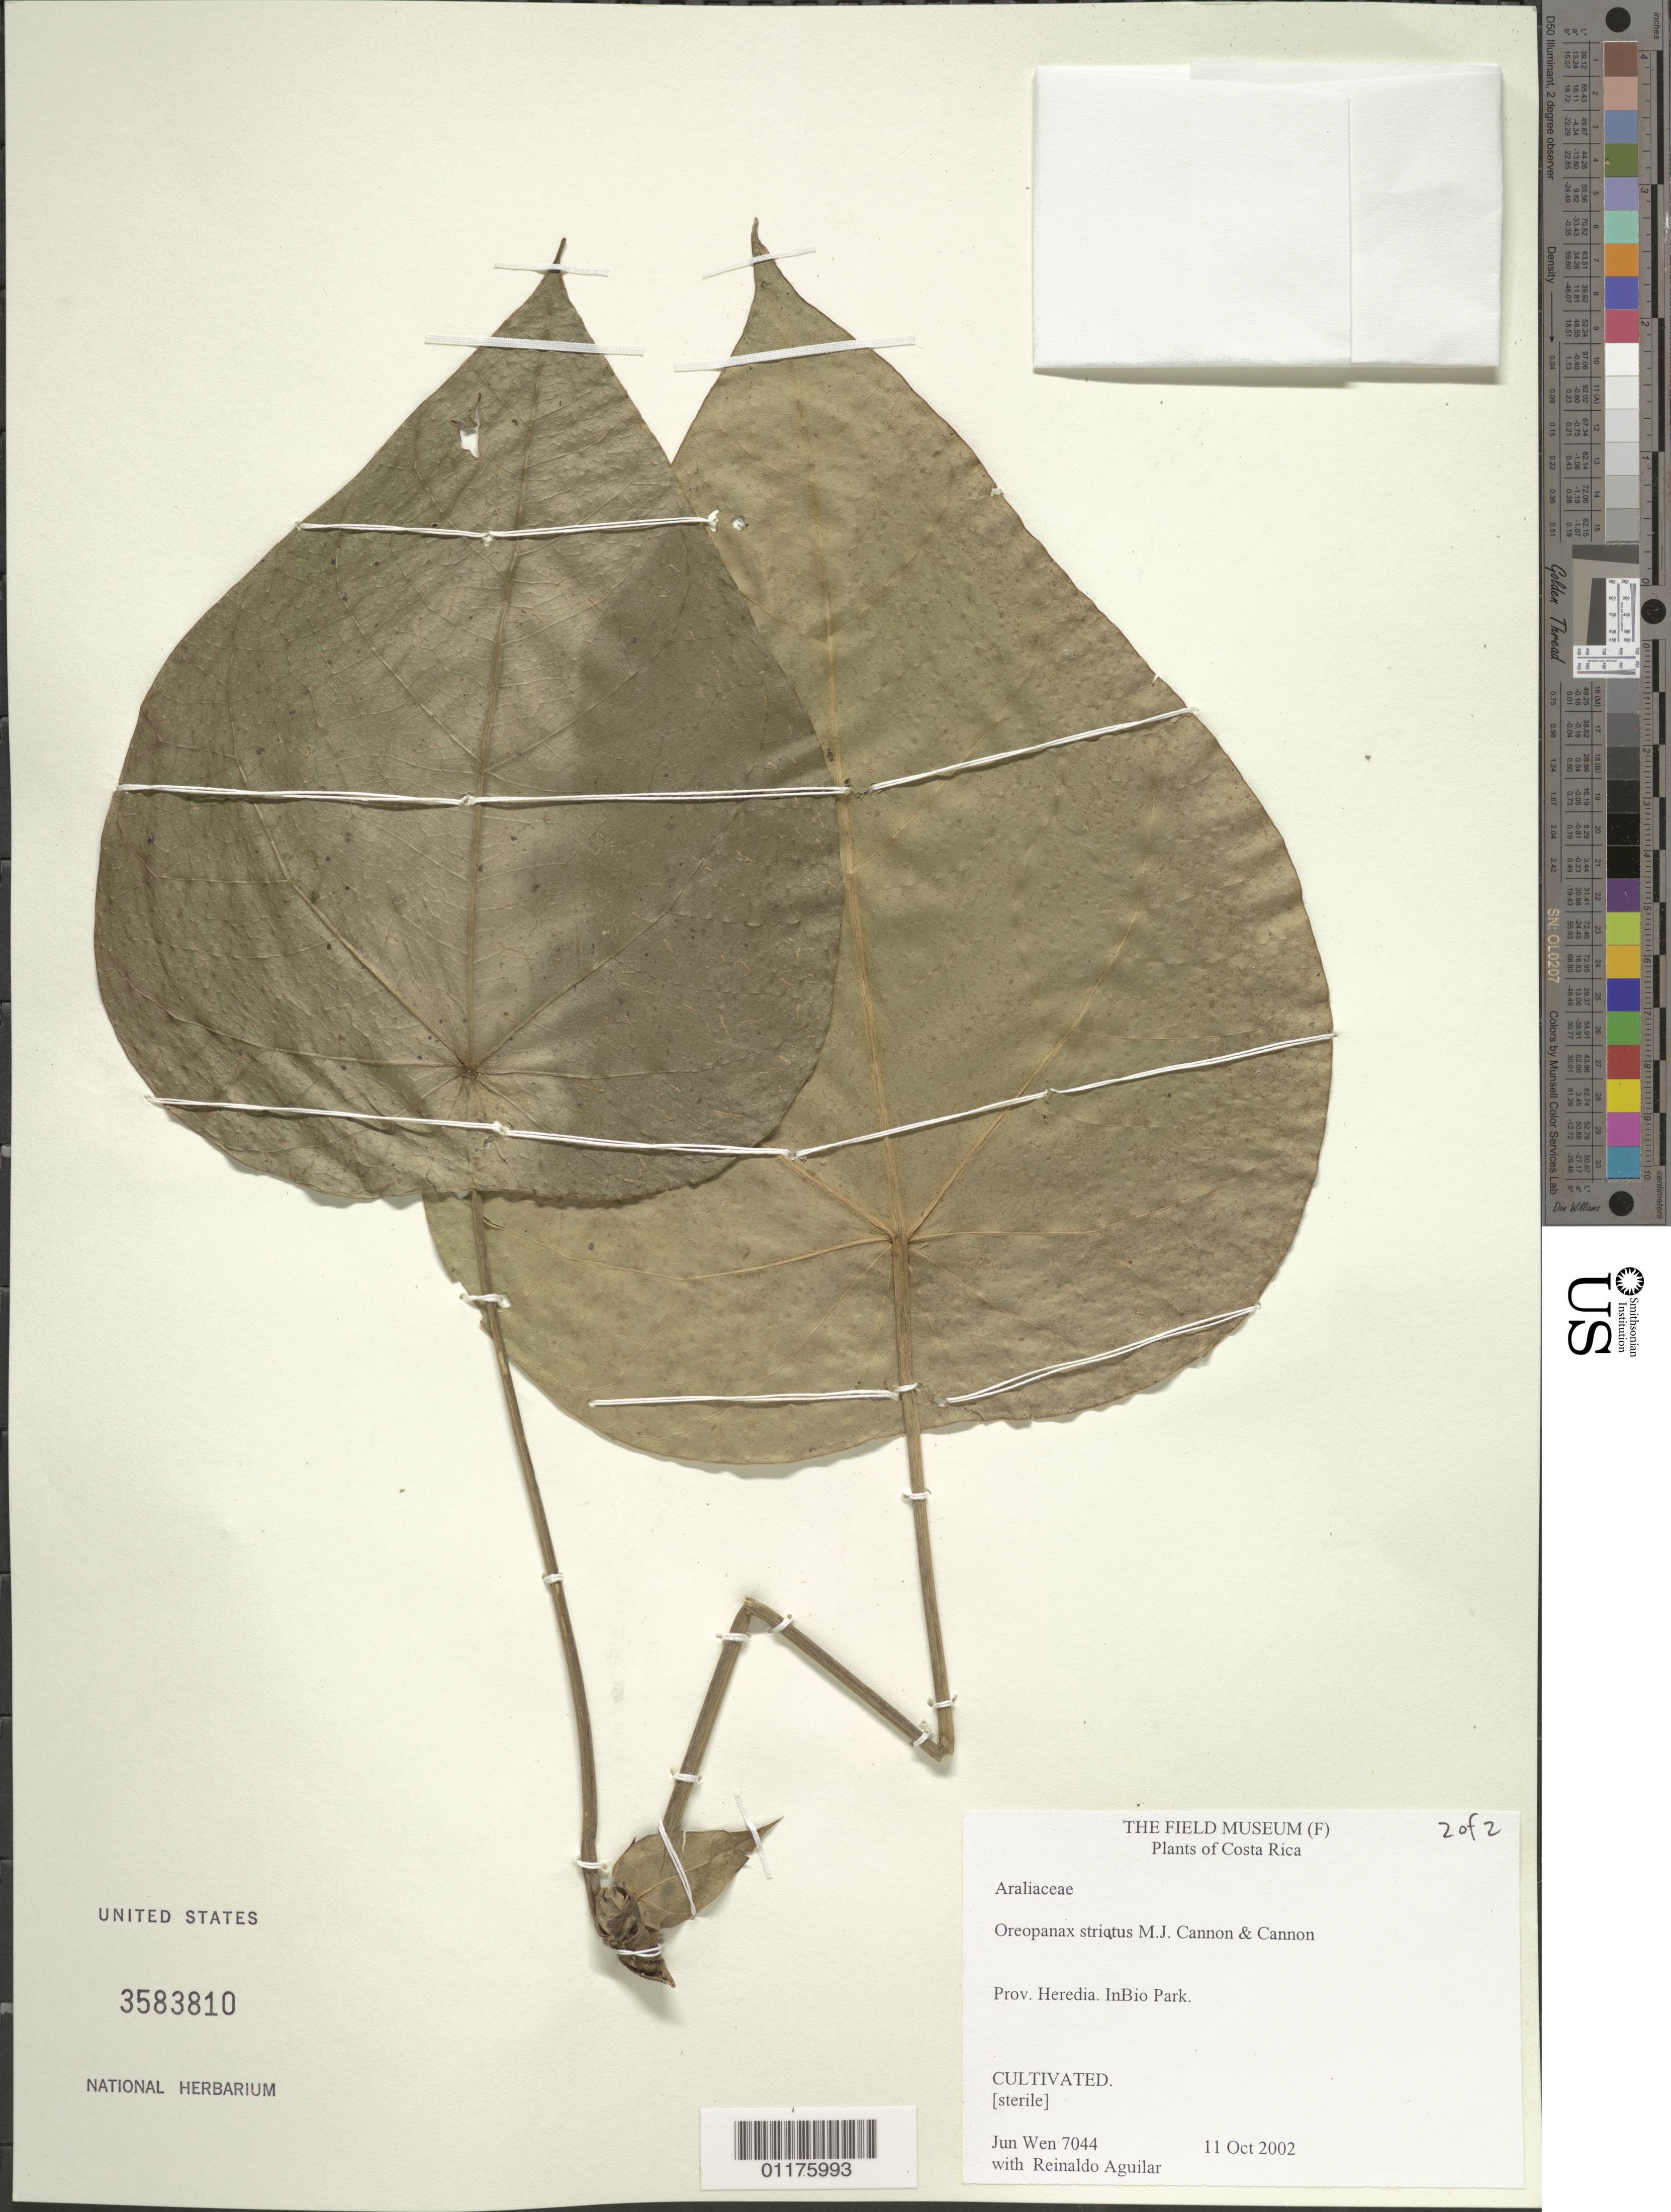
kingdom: Plantae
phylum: Tracheophyta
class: Magnoliopsida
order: Apiales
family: Araliaceae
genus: Oreopanax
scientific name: Oreopanax striatus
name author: (J. Cannon) M.J. Cannon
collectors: J. Wen & R. Aguilar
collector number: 7044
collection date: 2002-10-11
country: Costa Rica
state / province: Heredia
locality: InBio Park.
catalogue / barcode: US 3583810